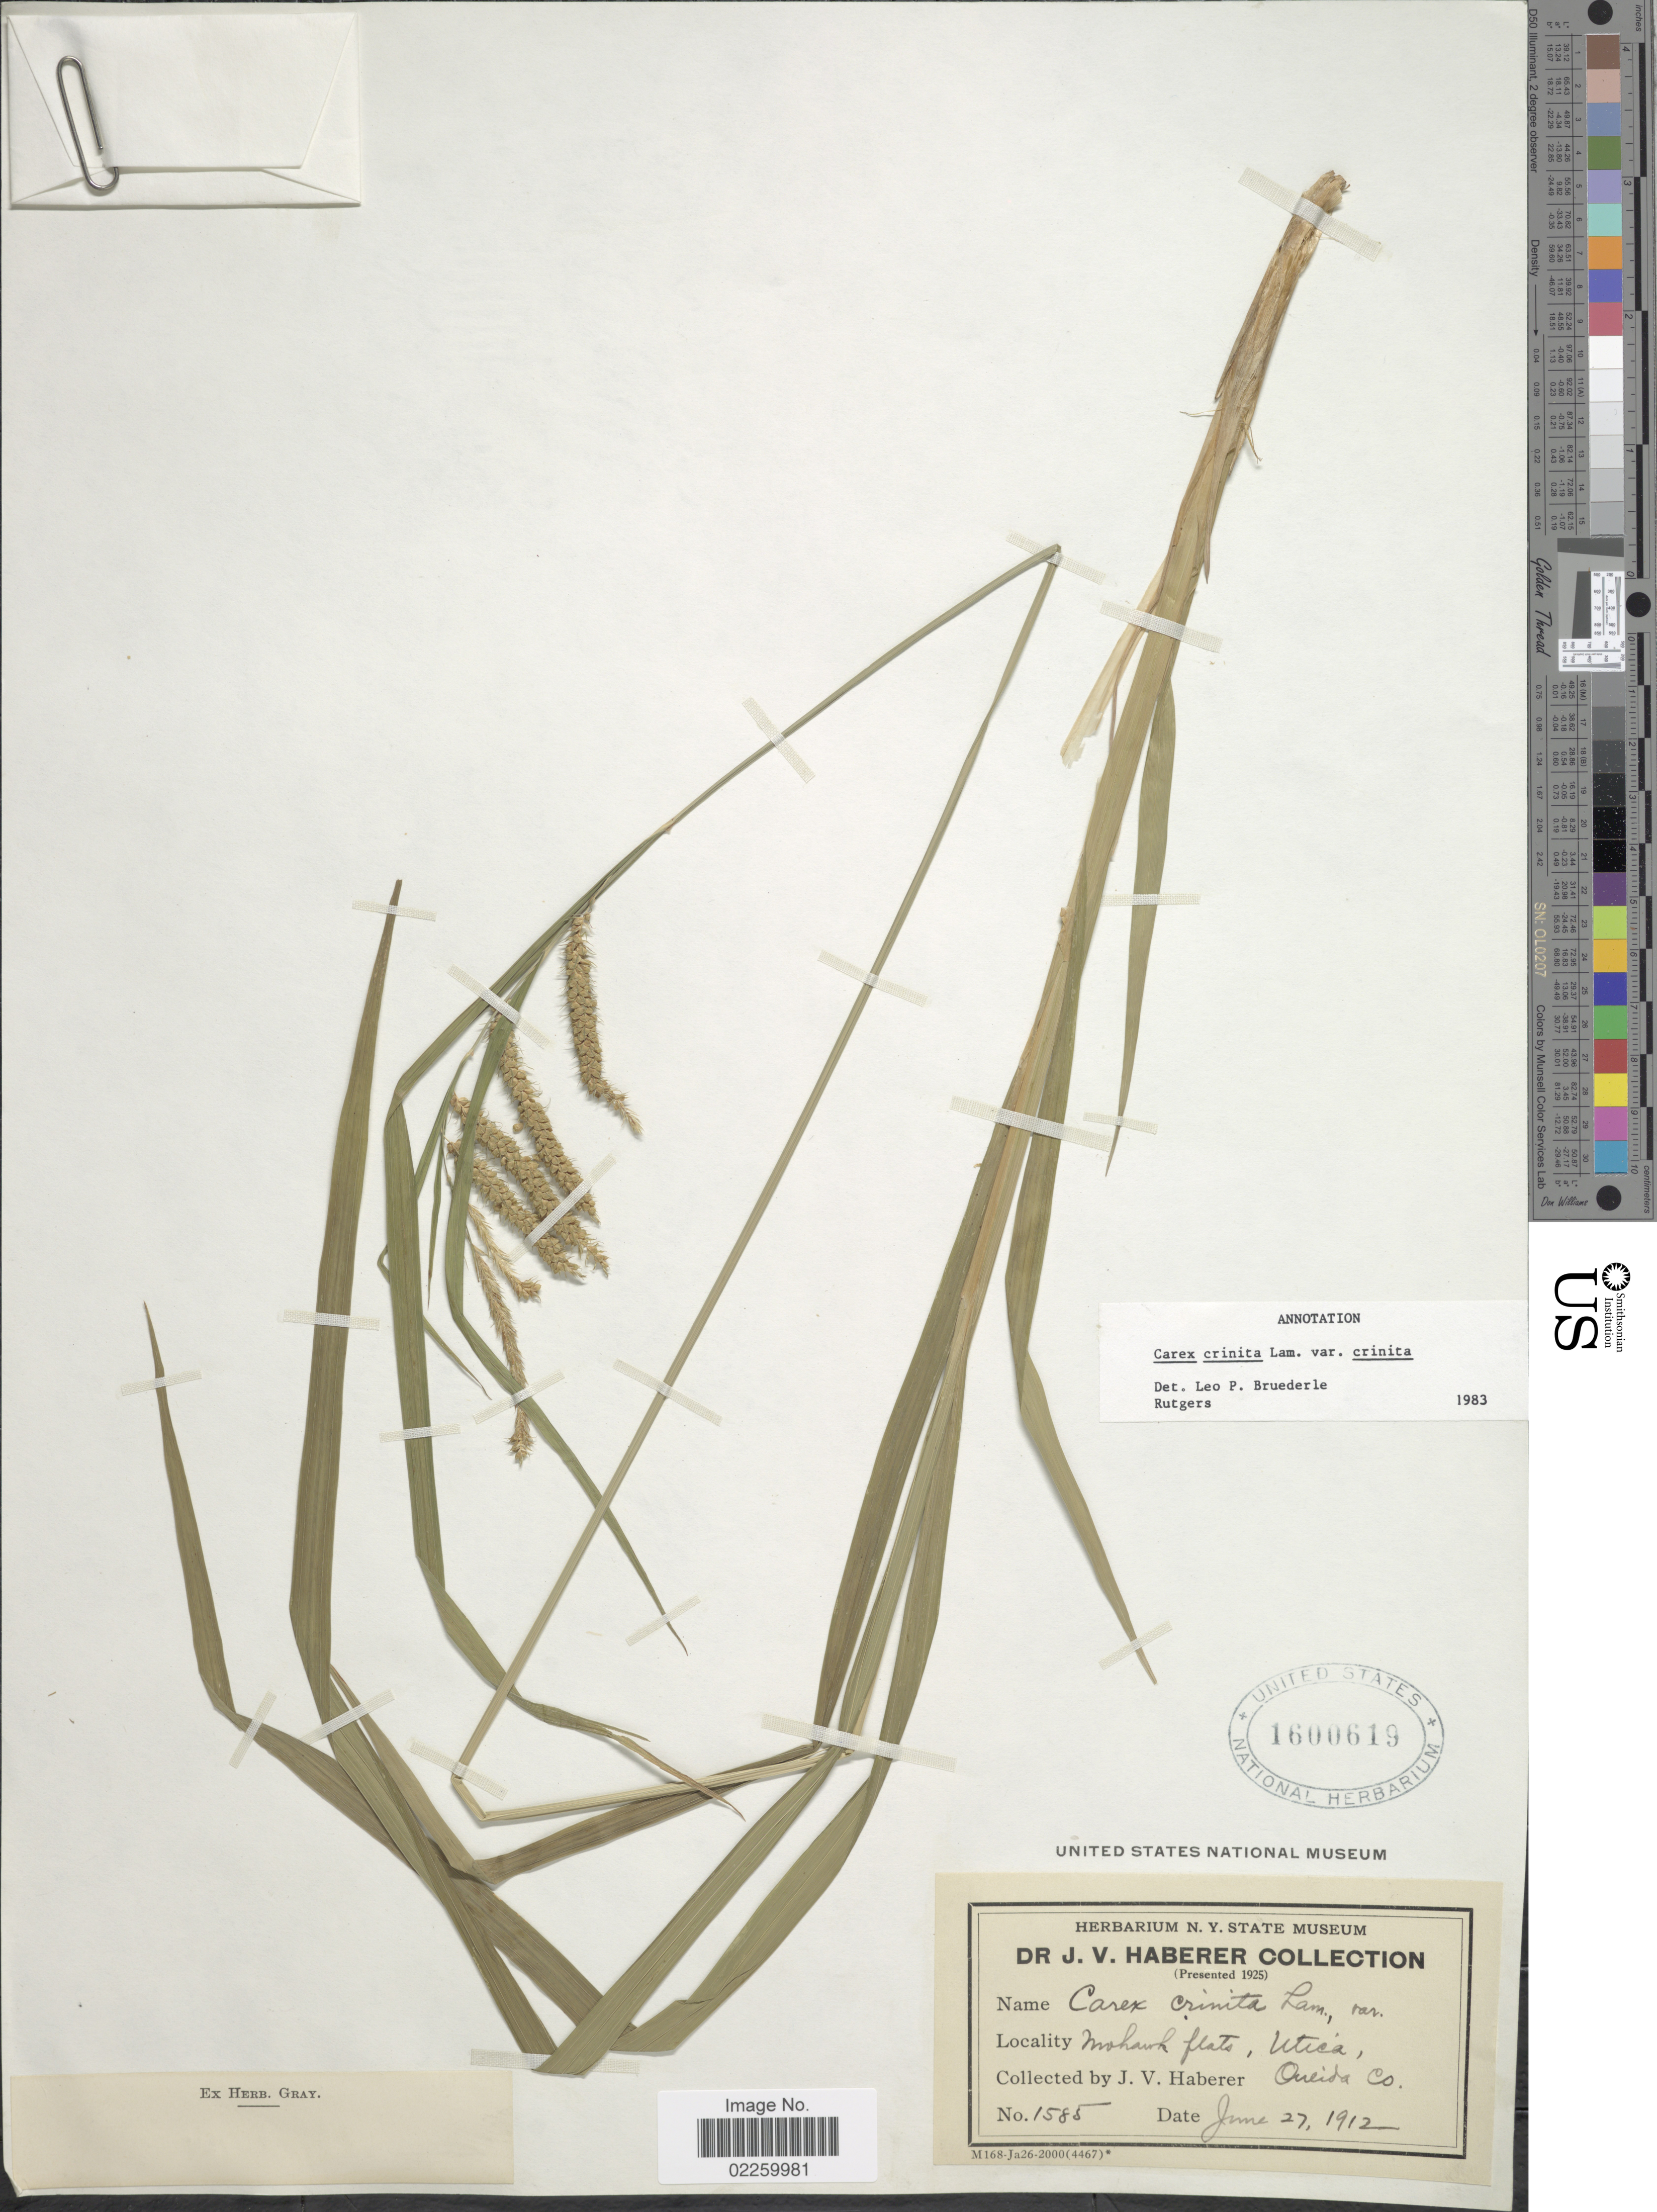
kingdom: Plantae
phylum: Tracheophyta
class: Liliopsida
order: Poales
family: Cyperaceae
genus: Carex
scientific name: Carex crinita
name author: Lam.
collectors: J. V. Haberer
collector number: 1585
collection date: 1912-06-27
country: United States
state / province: New York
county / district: Oneida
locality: Mohawk flats, Utica, Oneida Co.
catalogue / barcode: US 1600619